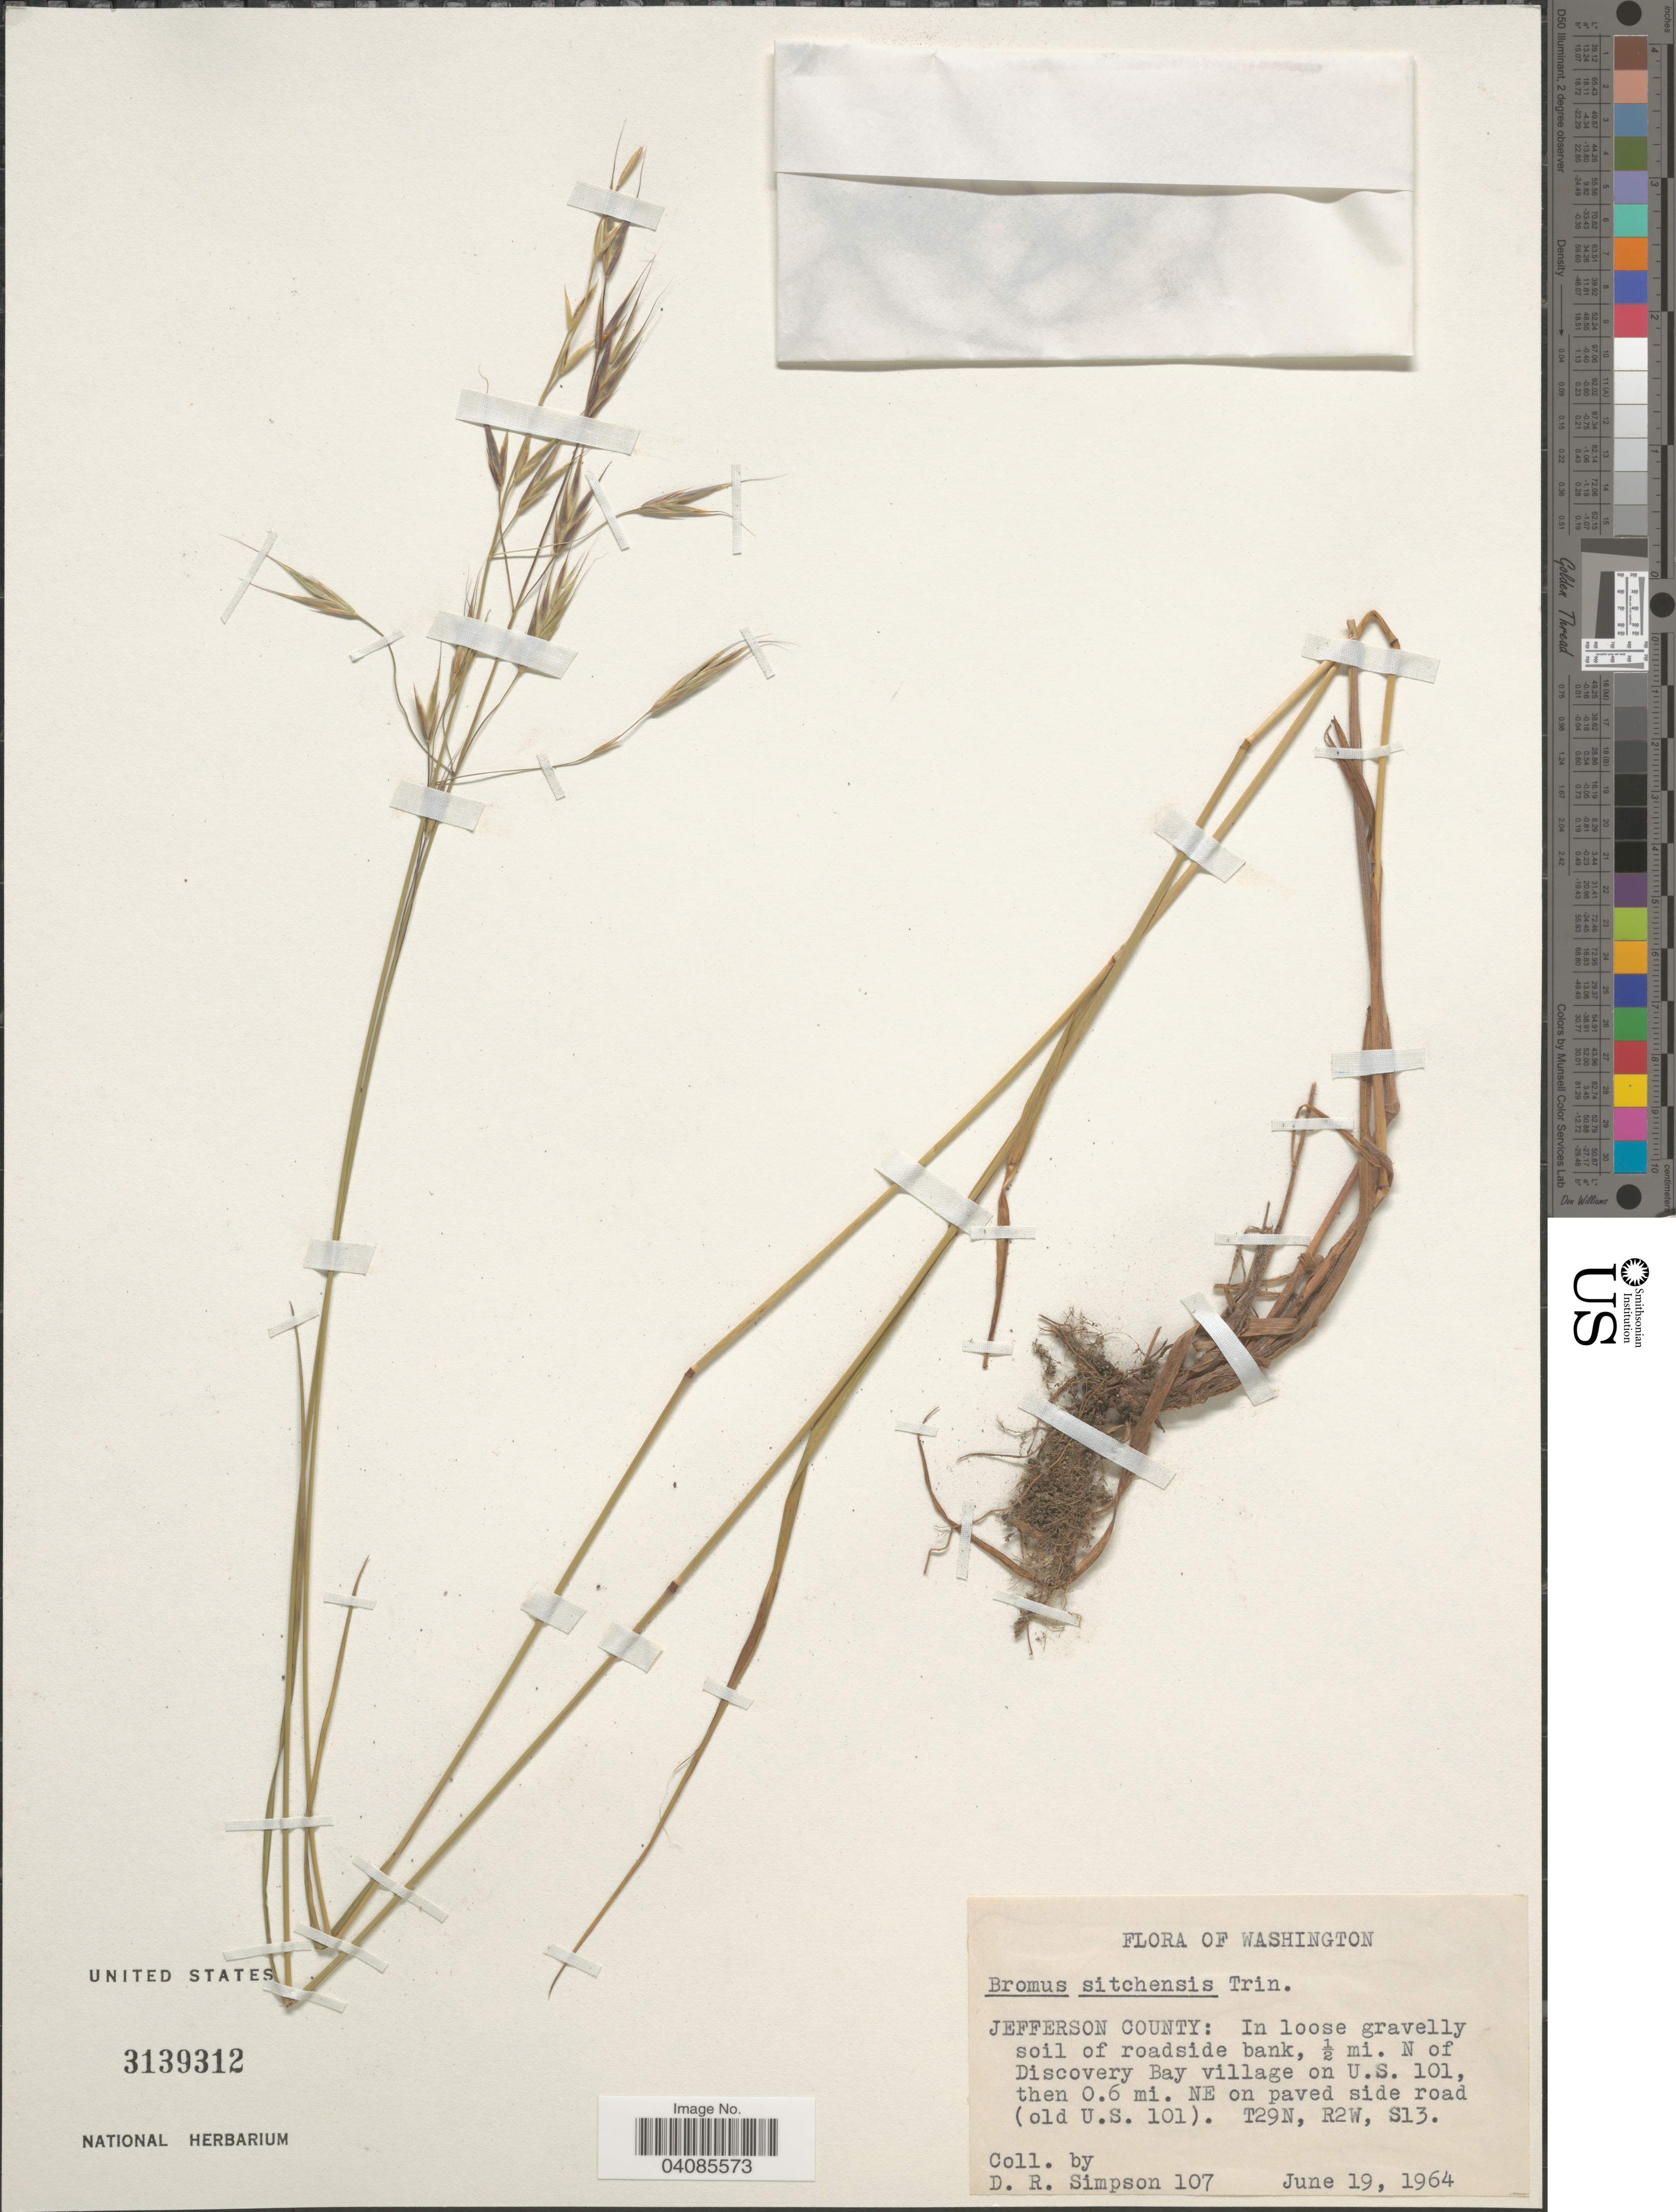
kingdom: Plantae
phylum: Tracheophyta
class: Liliopsida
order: Poales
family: Poaceae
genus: Bromus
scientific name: Bromus sitchensis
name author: Trin. in Bong.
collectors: D. R. Simpson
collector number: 107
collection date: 1964-06-19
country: United States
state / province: Washington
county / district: Jefferson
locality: Jefferson County: ½ mi. N of Discovery Bay village on U.S. 101, then 0.6 mi. NE on paved side road (old U.S. 101). T29N, R2W, S13.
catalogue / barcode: US 3139312